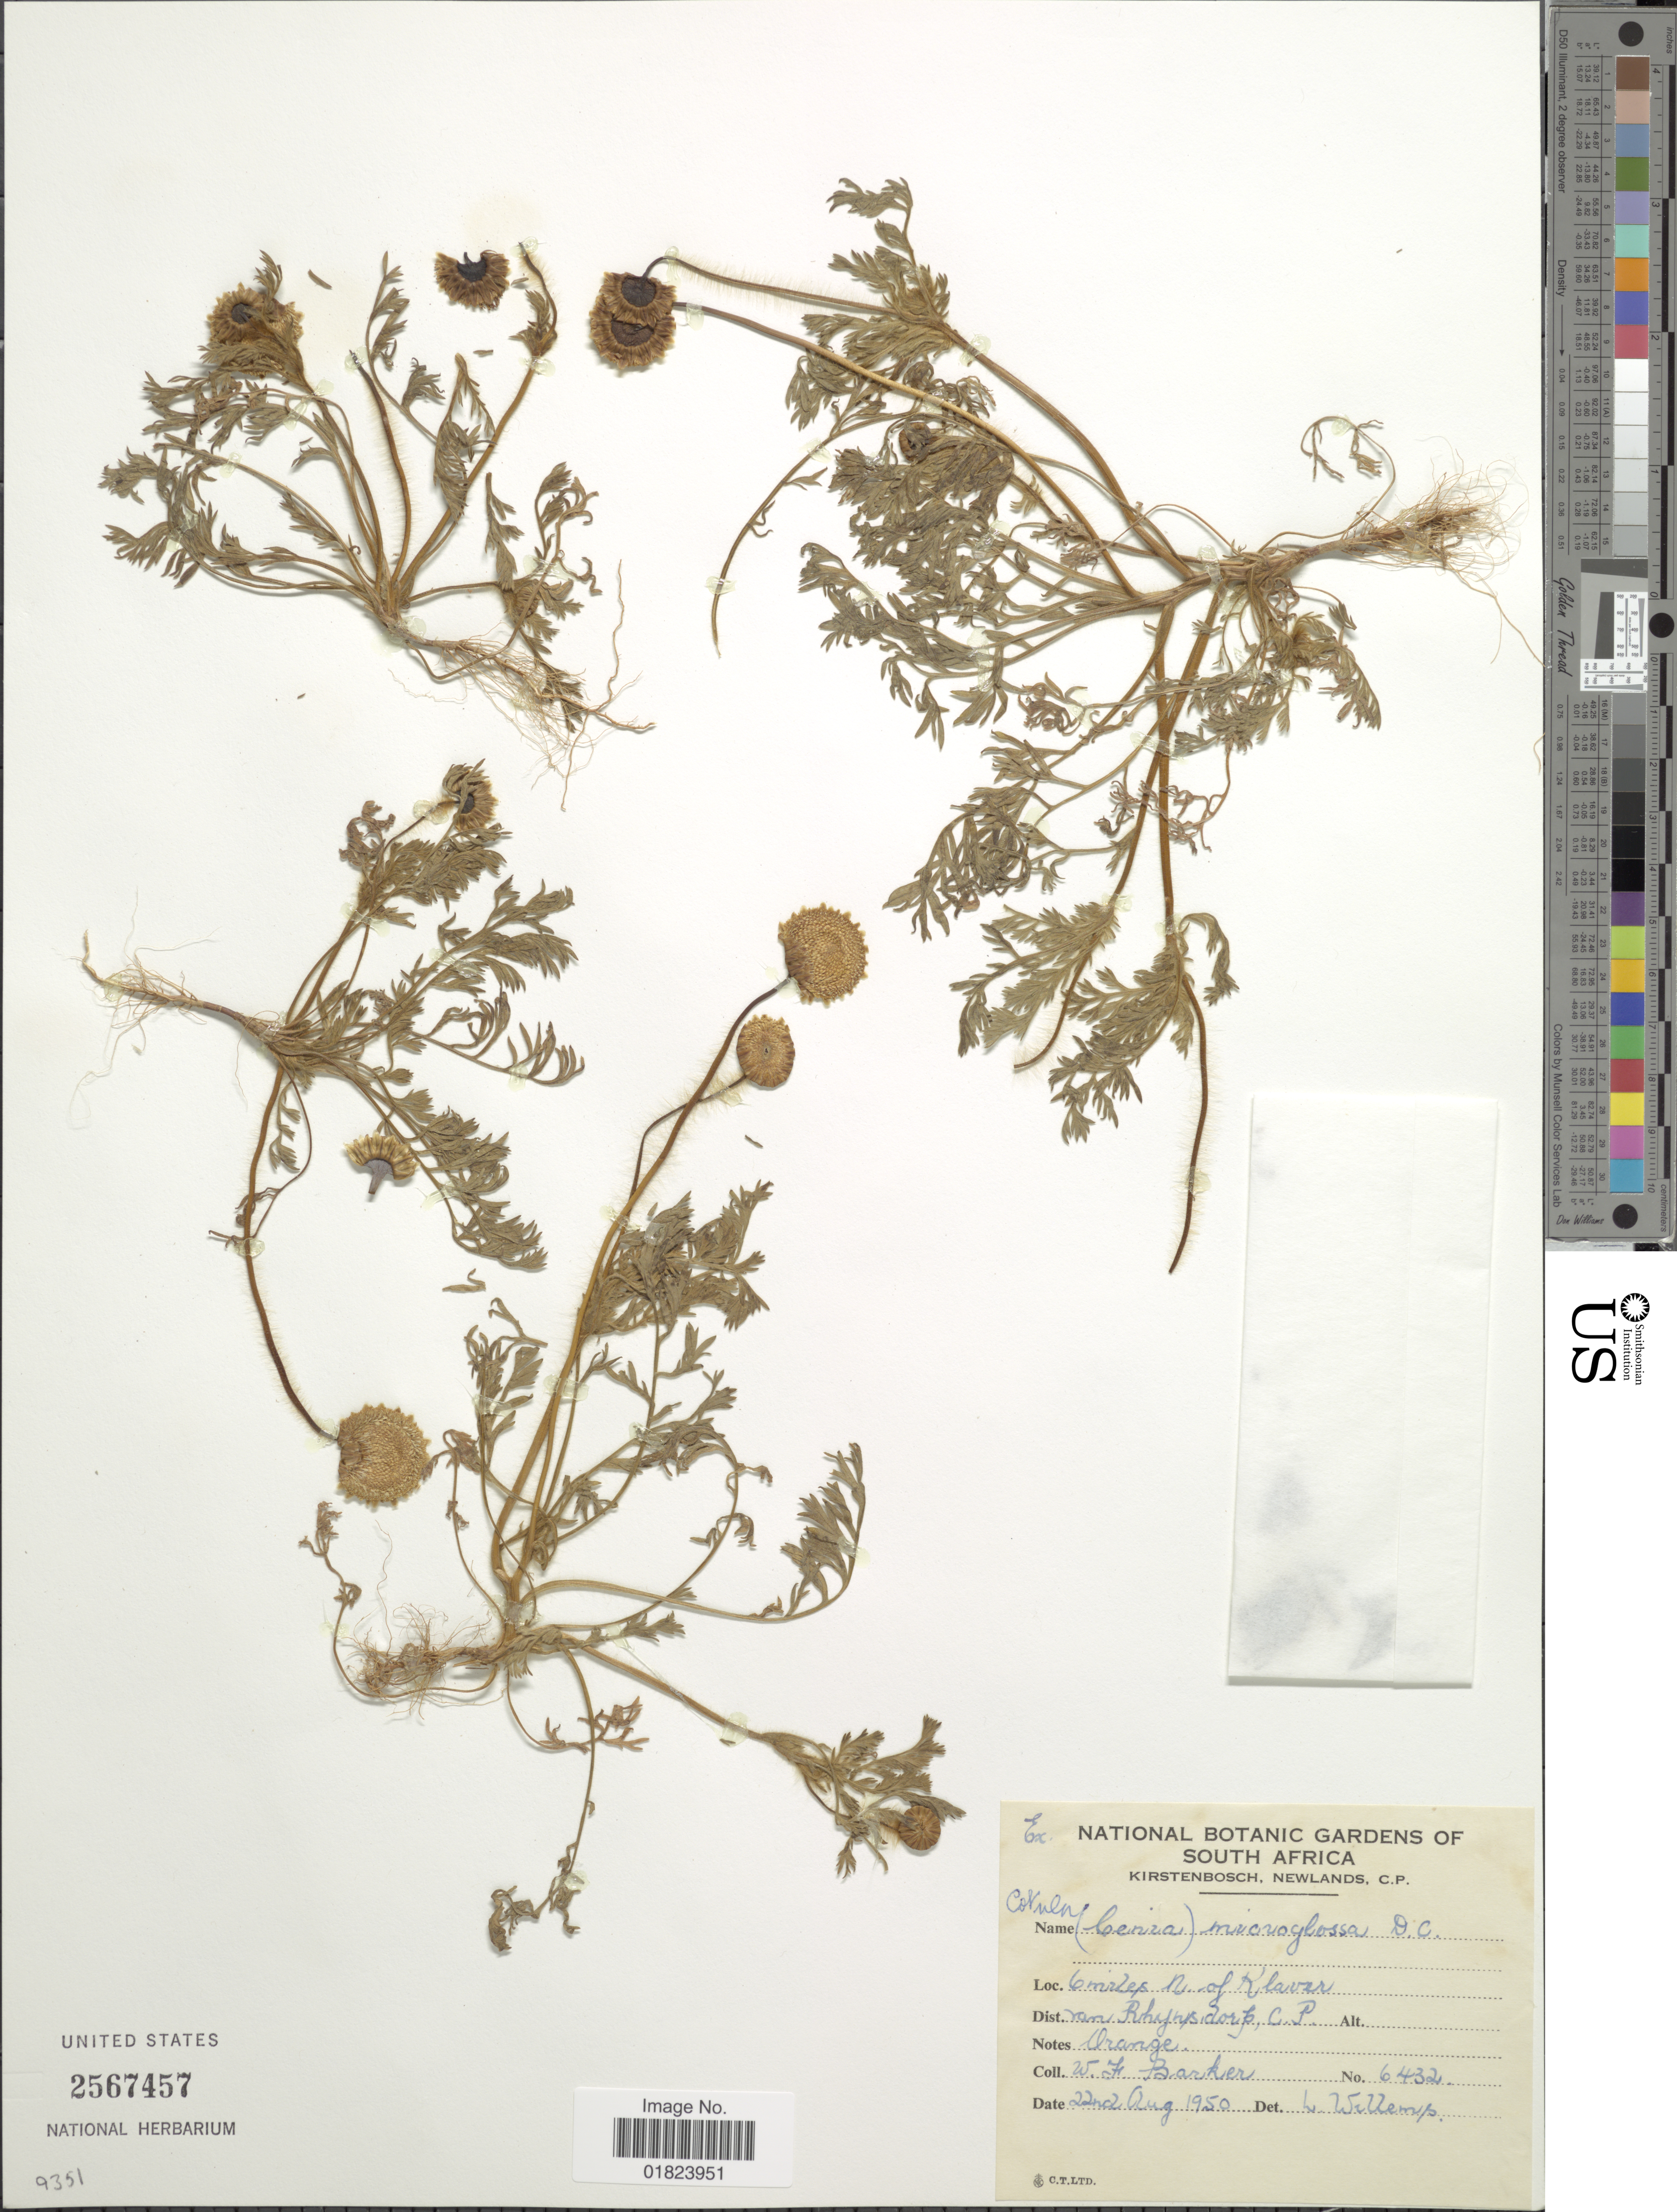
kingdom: Plantae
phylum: Tracheophyta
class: Magnoliopsida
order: Asterales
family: Asteraceae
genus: Cotula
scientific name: Cotula microglossa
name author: O. Hoffm. & Kuntze in Kuntze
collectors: W. F. Barker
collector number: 6432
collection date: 1950-08-22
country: South Africa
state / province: Western Cape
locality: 6 miles N. of Klaver, Dist. van Rhynsdorp, C.P.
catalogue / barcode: US 2567457